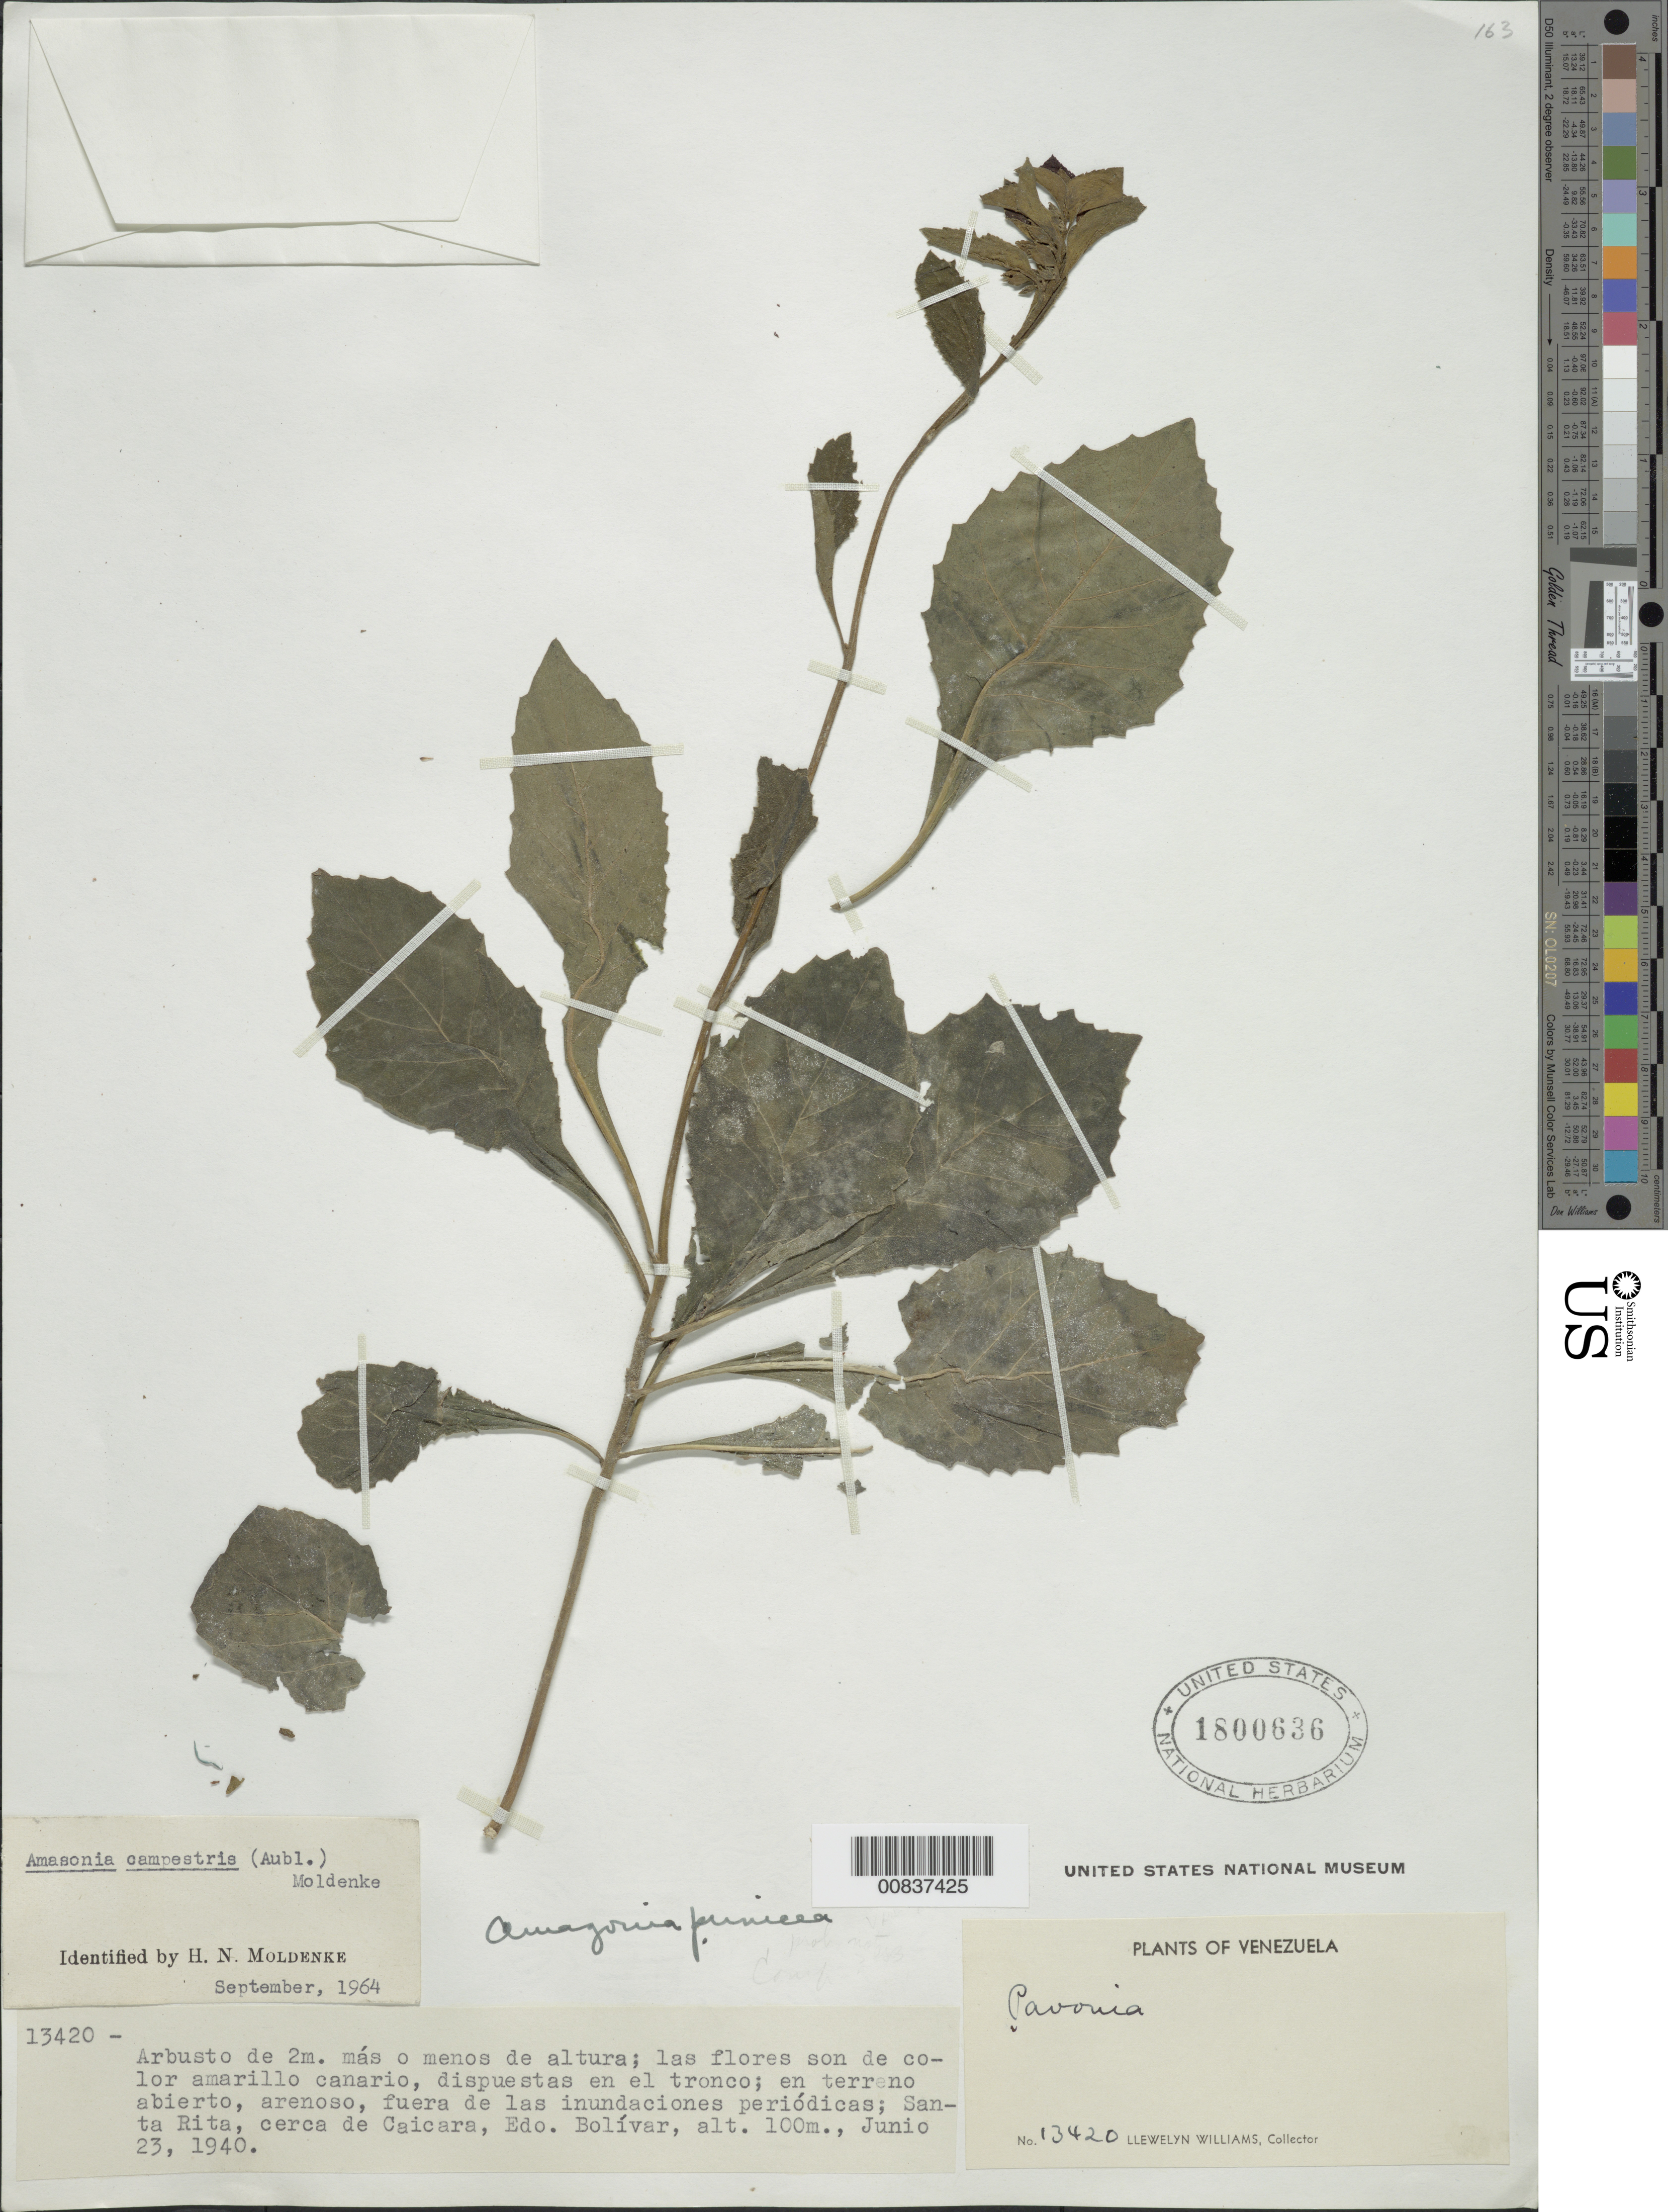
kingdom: Plantae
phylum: Tracheophyta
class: Magnoliopsida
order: Lamiales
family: Lamiaceae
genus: Amasonia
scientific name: Amasonia campestris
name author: (Aubl.) Moldenke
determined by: Moldenke, H. N.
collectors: Ll. Williams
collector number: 13420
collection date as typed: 23-Jun-40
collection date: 1940-06-23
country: Venezuela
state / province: Bolívar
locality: Santa Rita, near Caicara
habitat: Terreno abierto, arenoso, fuera de las inundaciones periodicas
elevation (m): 100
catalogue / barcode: US 1800636